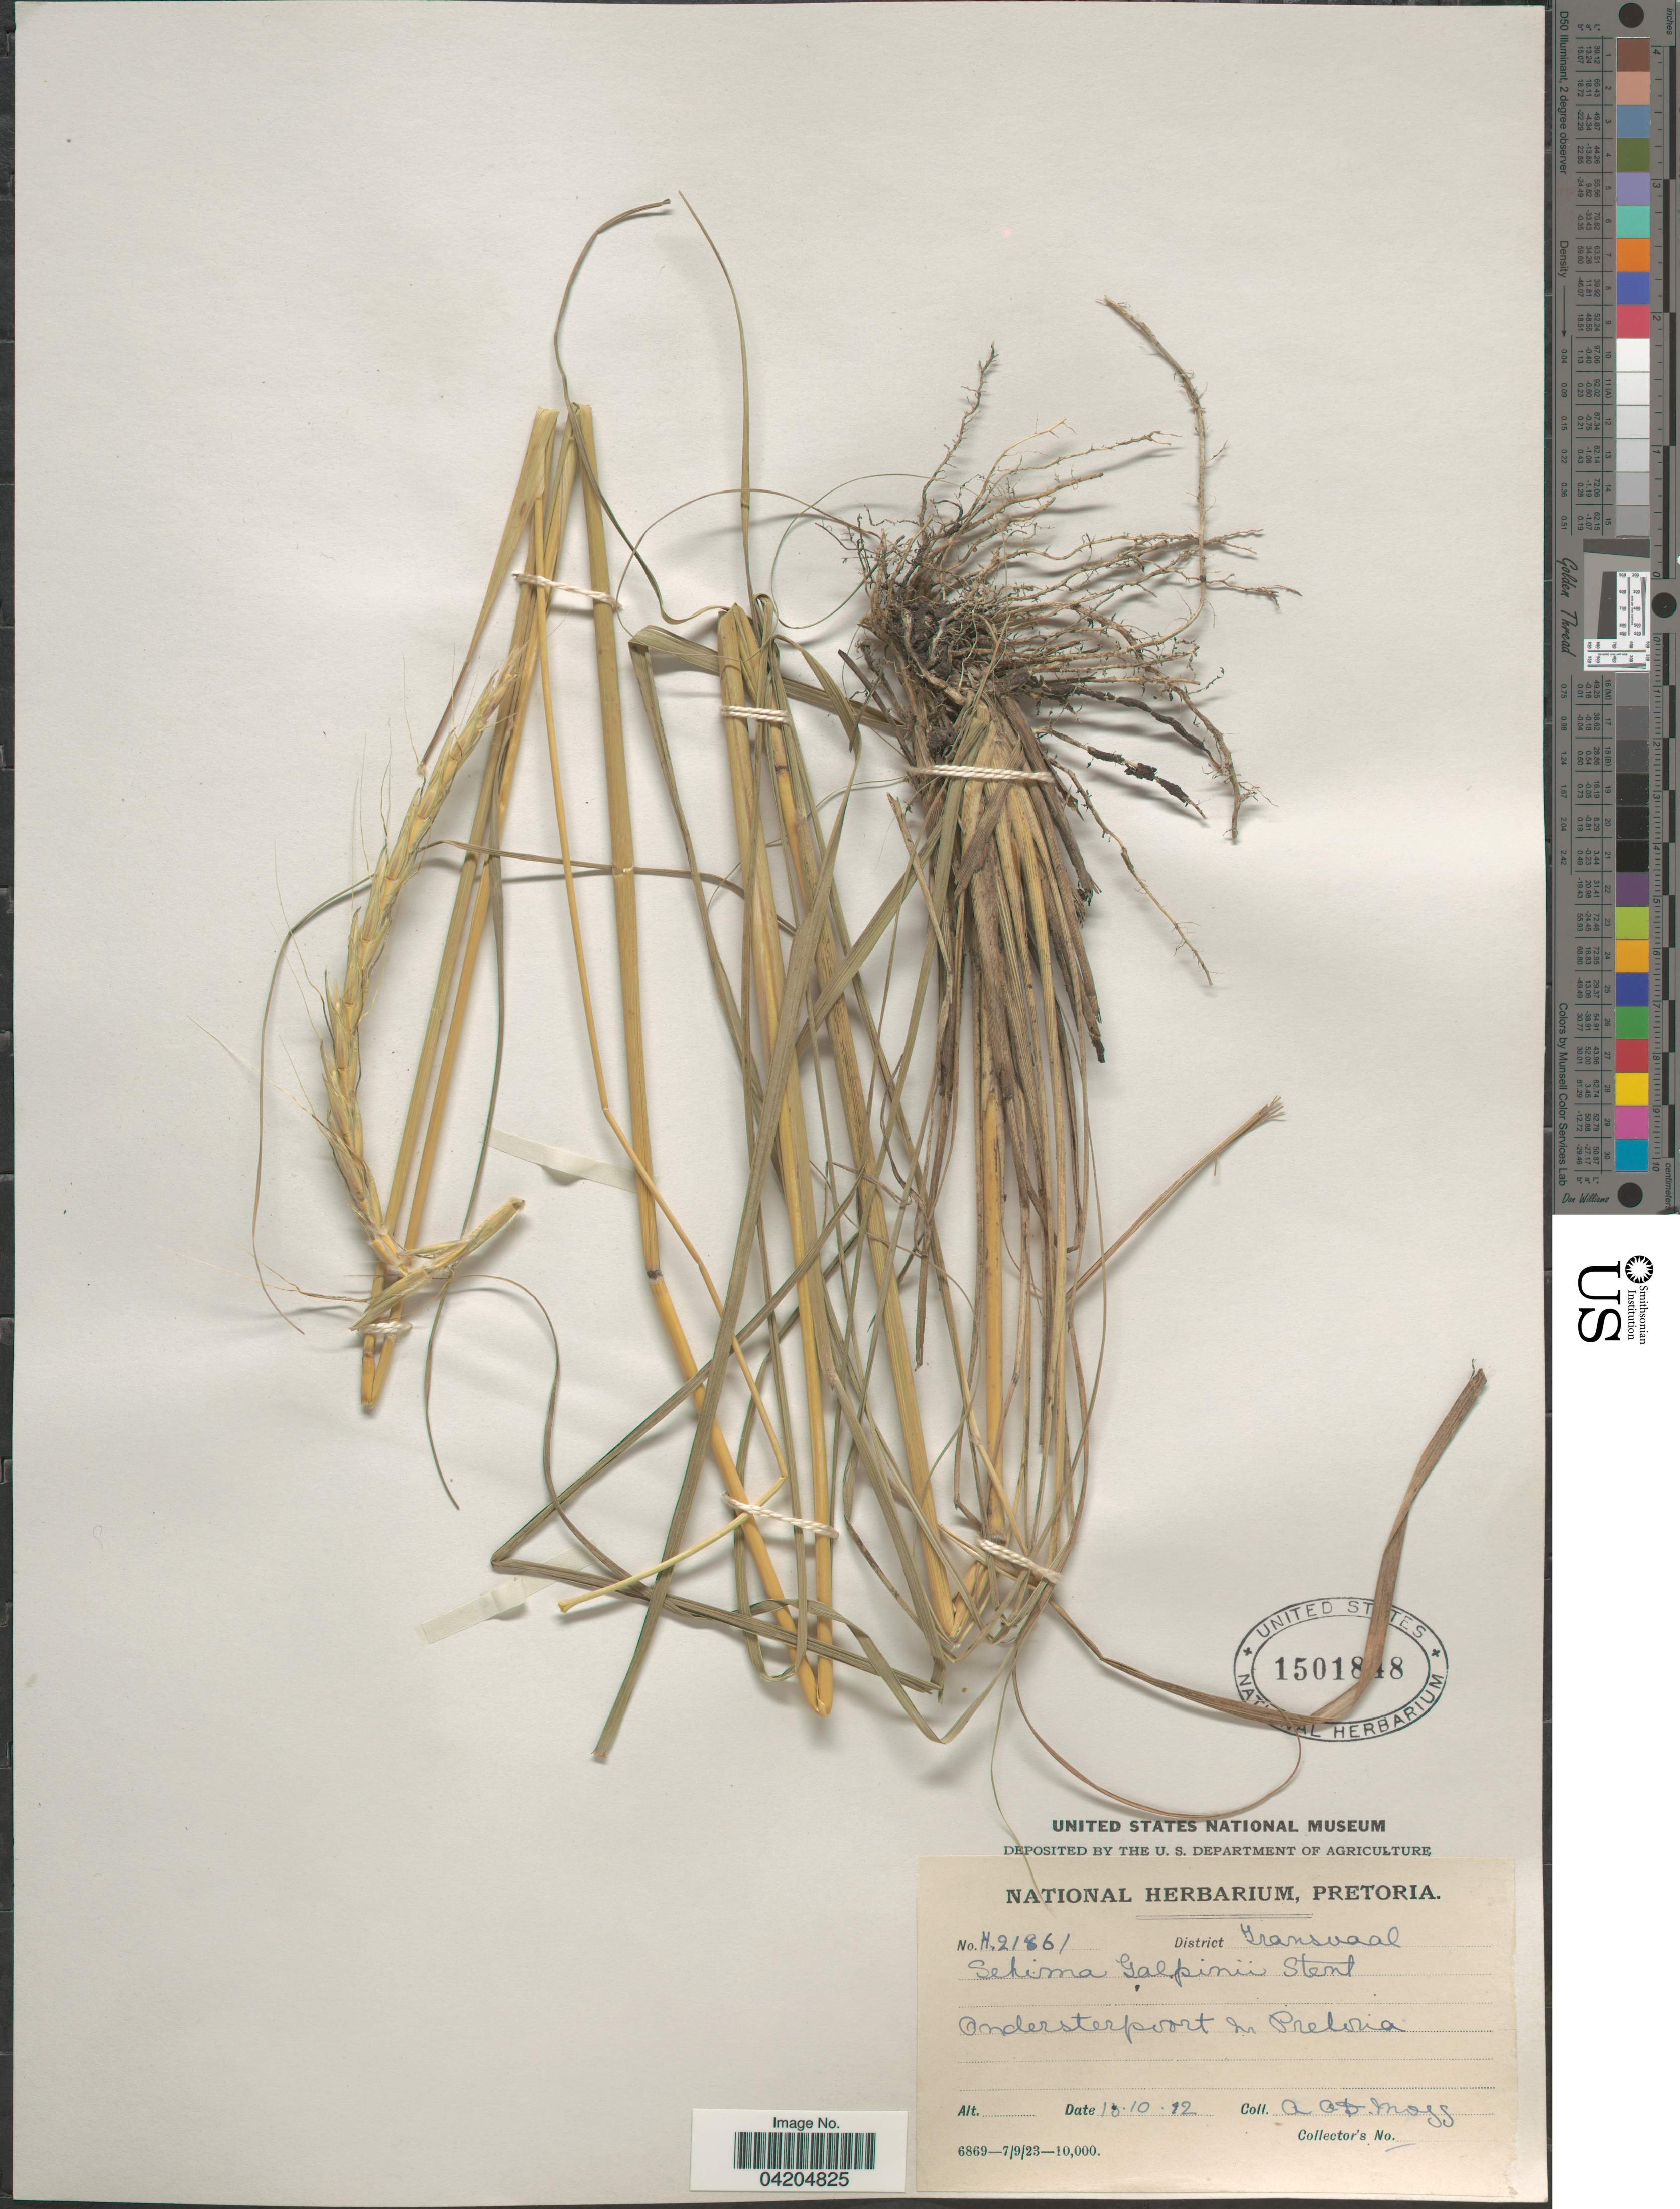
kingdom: Plantae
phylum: Tracheophyta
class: Liliopsida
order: Poales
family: Poaceae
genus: Sehima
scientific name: Sehima galpinii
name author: Stent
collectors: A. O. Mogg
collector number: H21861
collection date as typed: Transcribed d/m/y: 10/10/12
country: South Africa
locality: District Transvaal. Ondersterpoort nr Pretoria.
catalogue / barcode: US 1501848